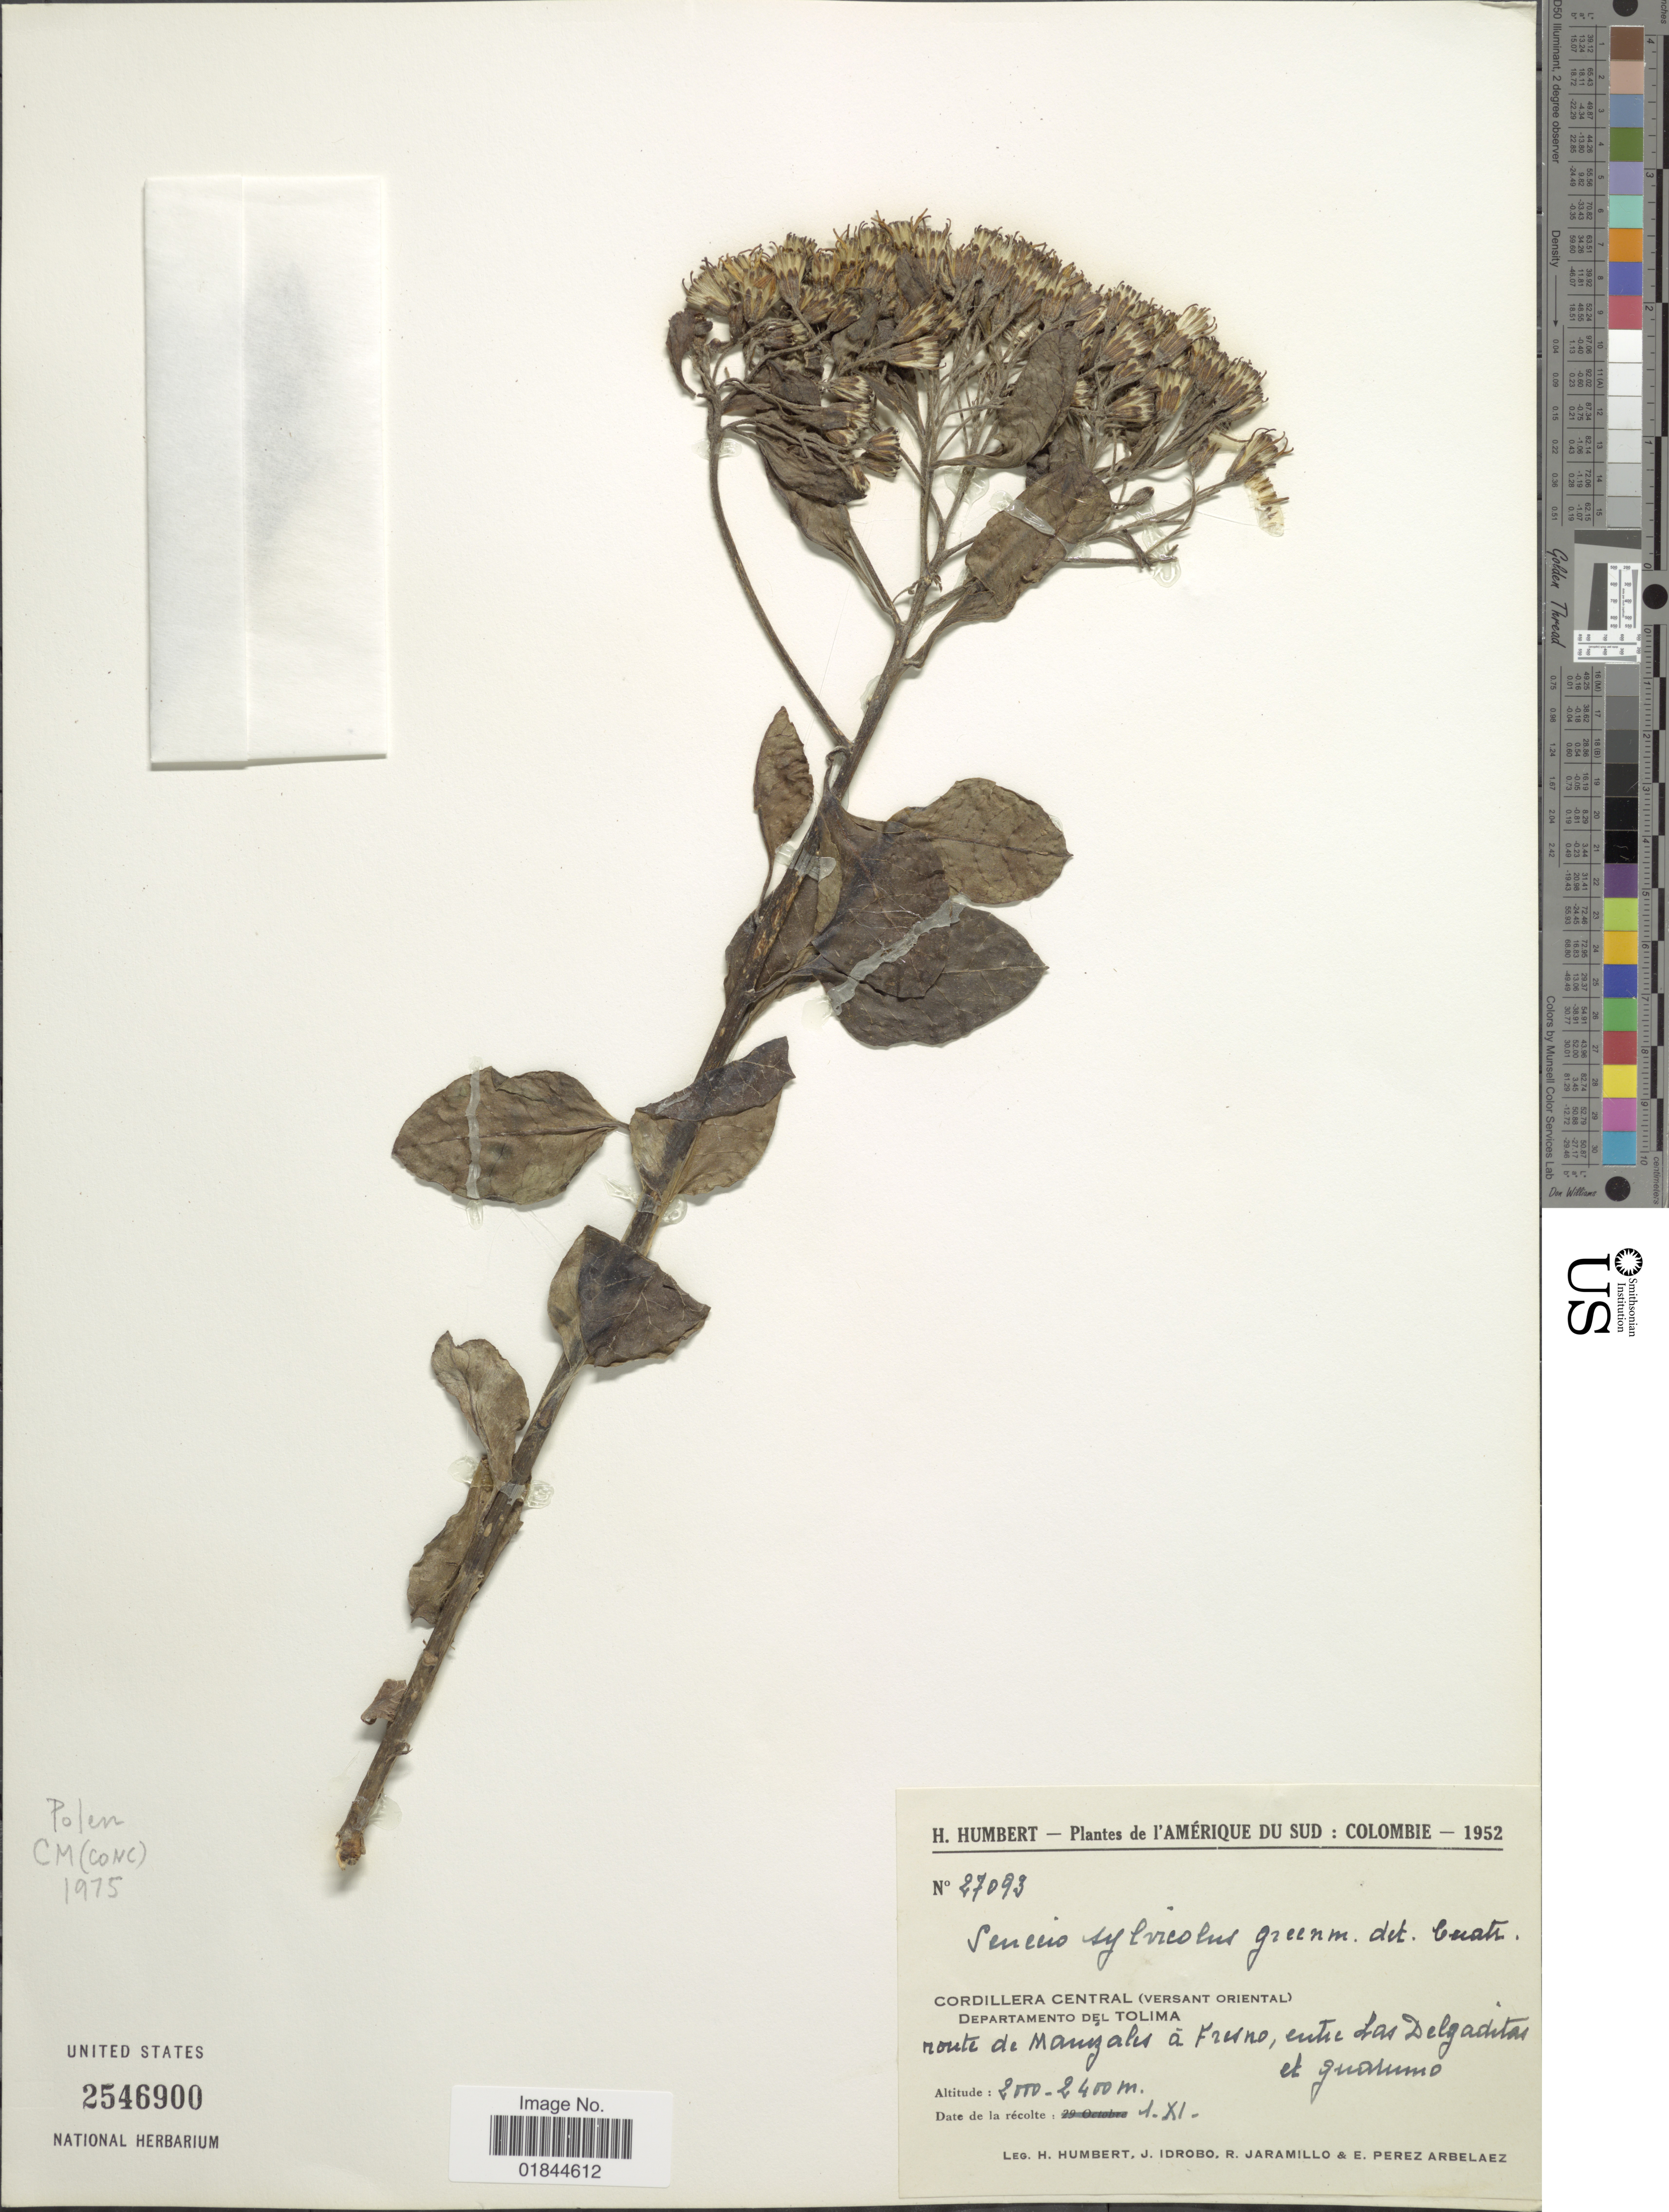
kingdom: Plantae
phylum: Tracheophyta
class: Magnoliopsida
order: Asterales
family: Asteraceae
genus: Pentacalia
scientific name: Pentacalia sylvicola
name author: (Greenm.) Cuatrec.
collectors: H. Humbert, J. M. Idrobo, R. Jaramillo M. & E. Pérez Arbeláez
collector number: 27093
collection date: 1952-11-01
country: Colombia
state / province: Tolima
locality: Cordillera Central (Versant Oriental), route de Manizales a Fresno, entre das Delgaditas et Guarumo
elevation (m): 2000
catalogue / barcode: US 2546900